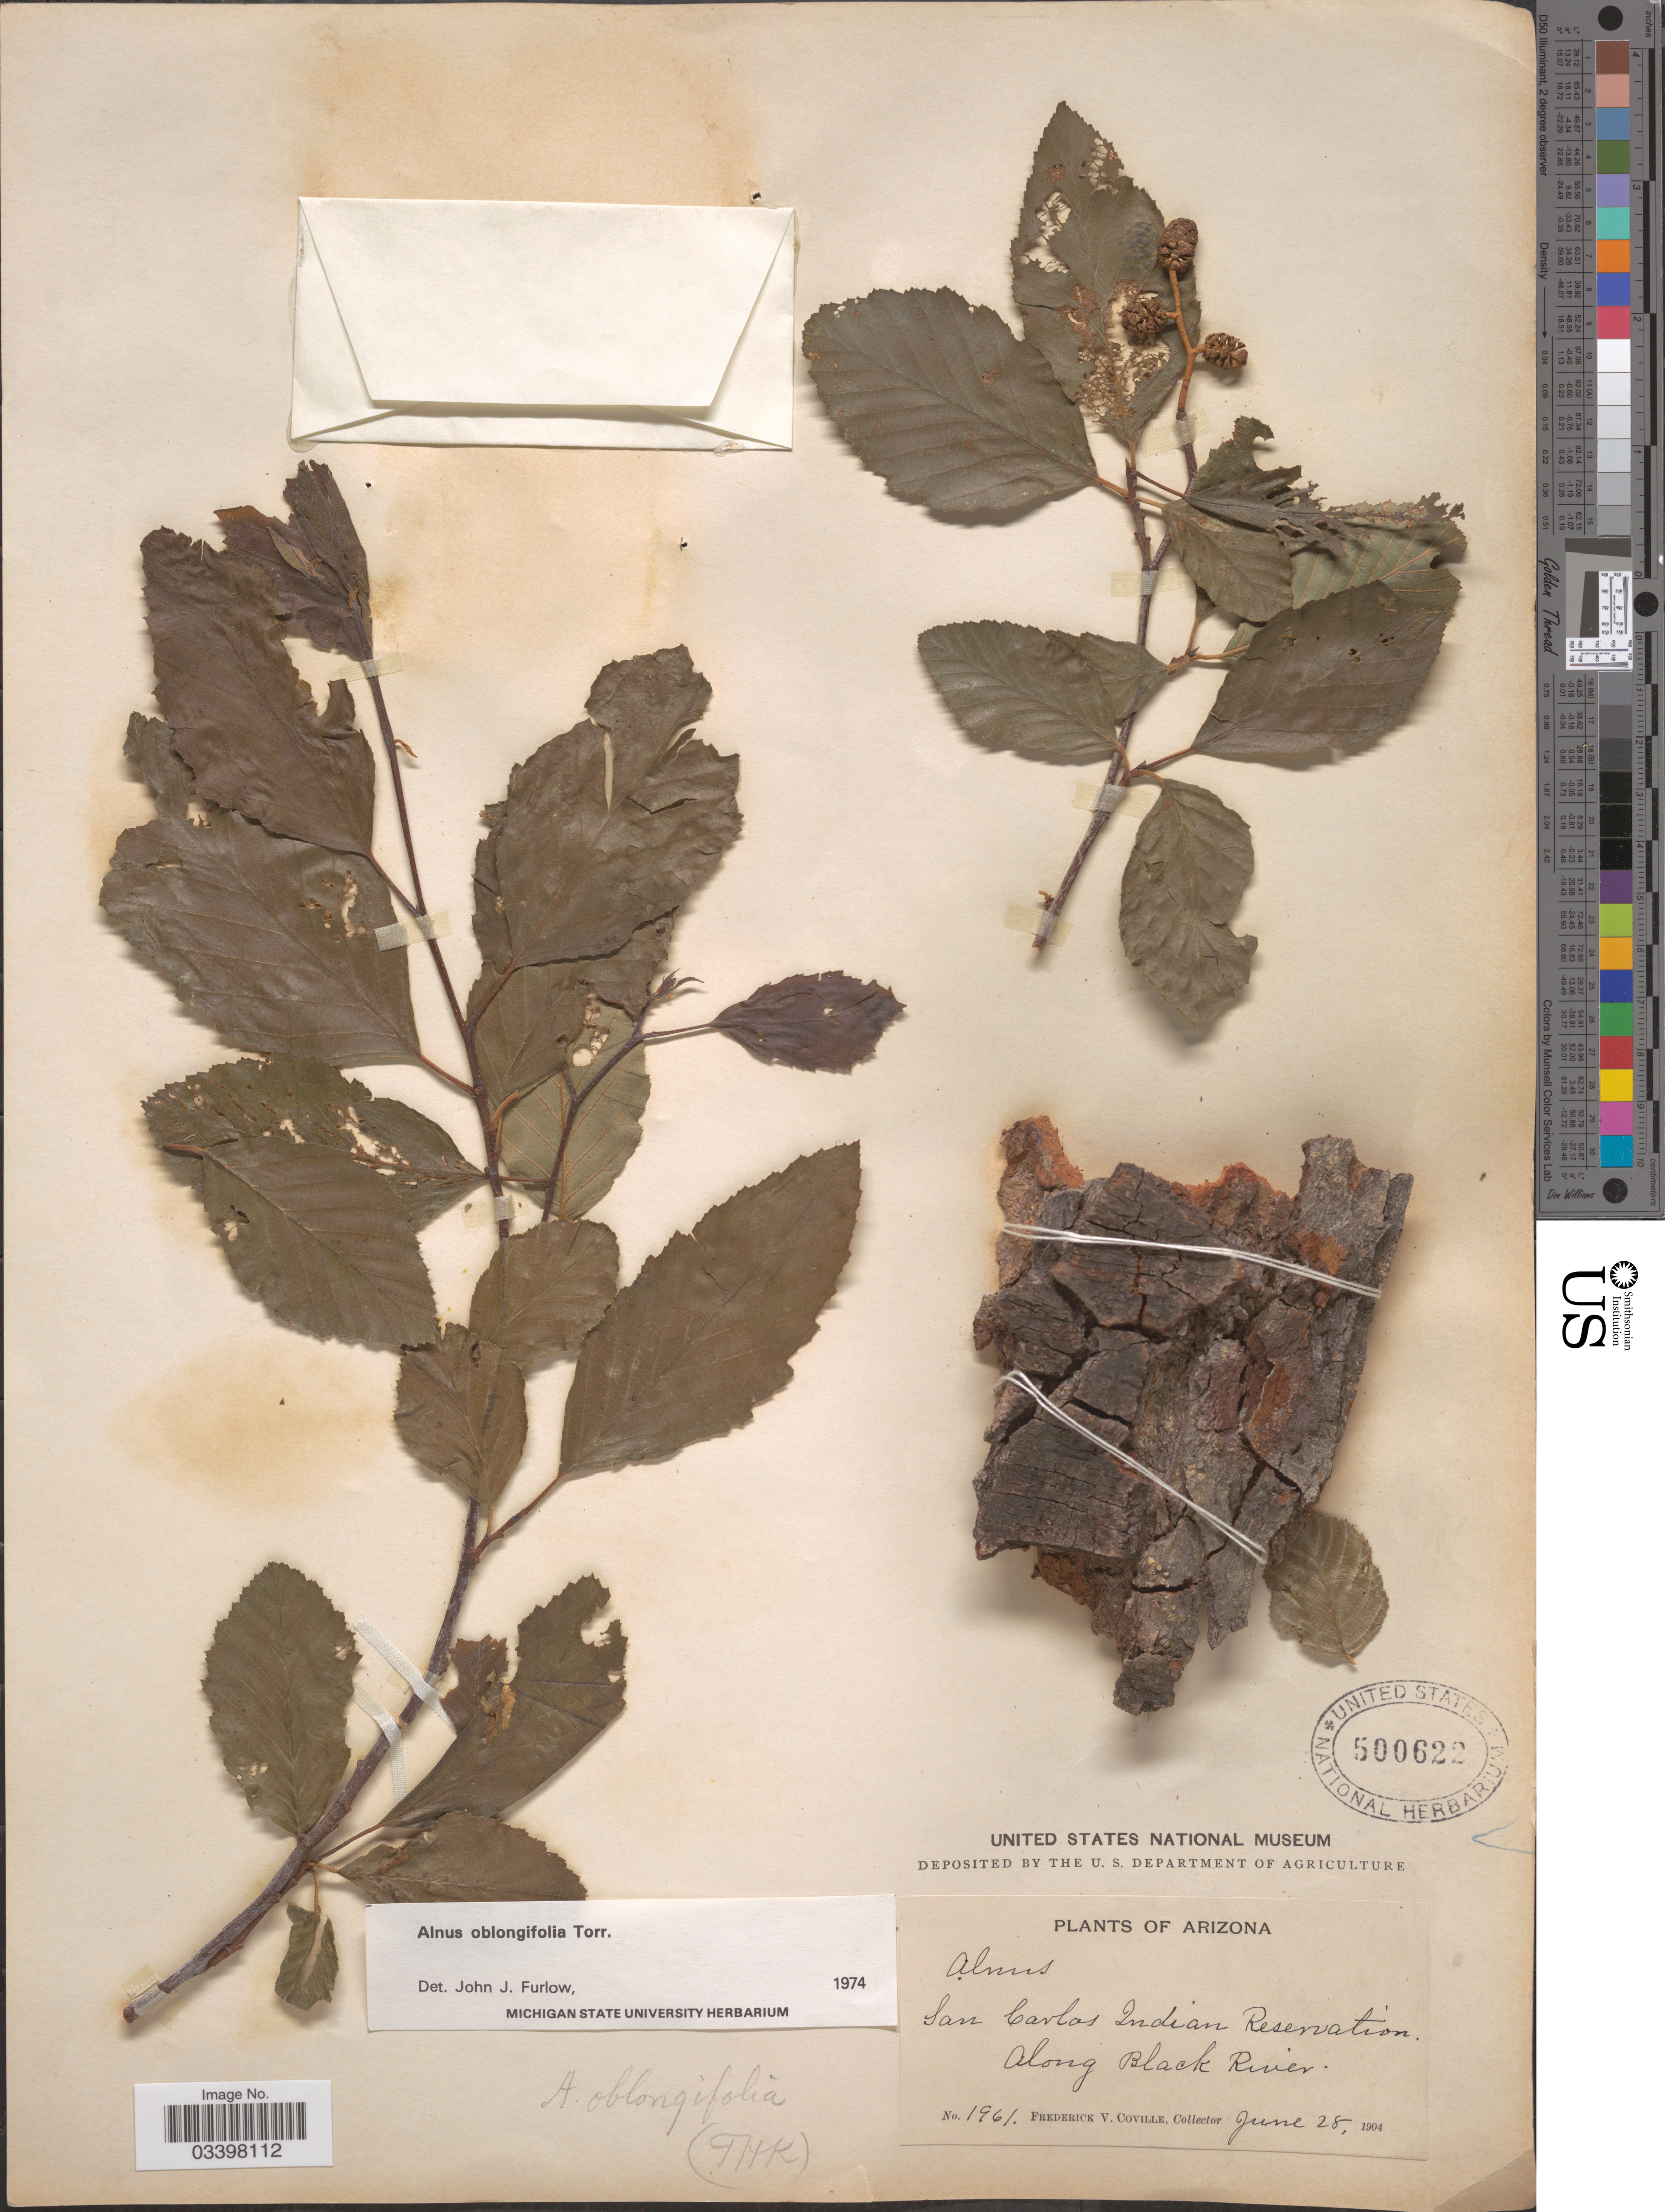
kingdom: Plantae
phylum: Tracheophyta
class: Magnoliopsida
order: Fagales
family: Betulaceae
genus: Alnus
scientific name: Alnus oblongifolia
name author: Torr. in Emory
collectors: F. V. Coville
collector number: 1961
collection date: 1904-06-28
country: United States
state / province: Arizona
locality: San Carlos Indian Reservation. Along Black River.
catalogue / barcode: US 500622